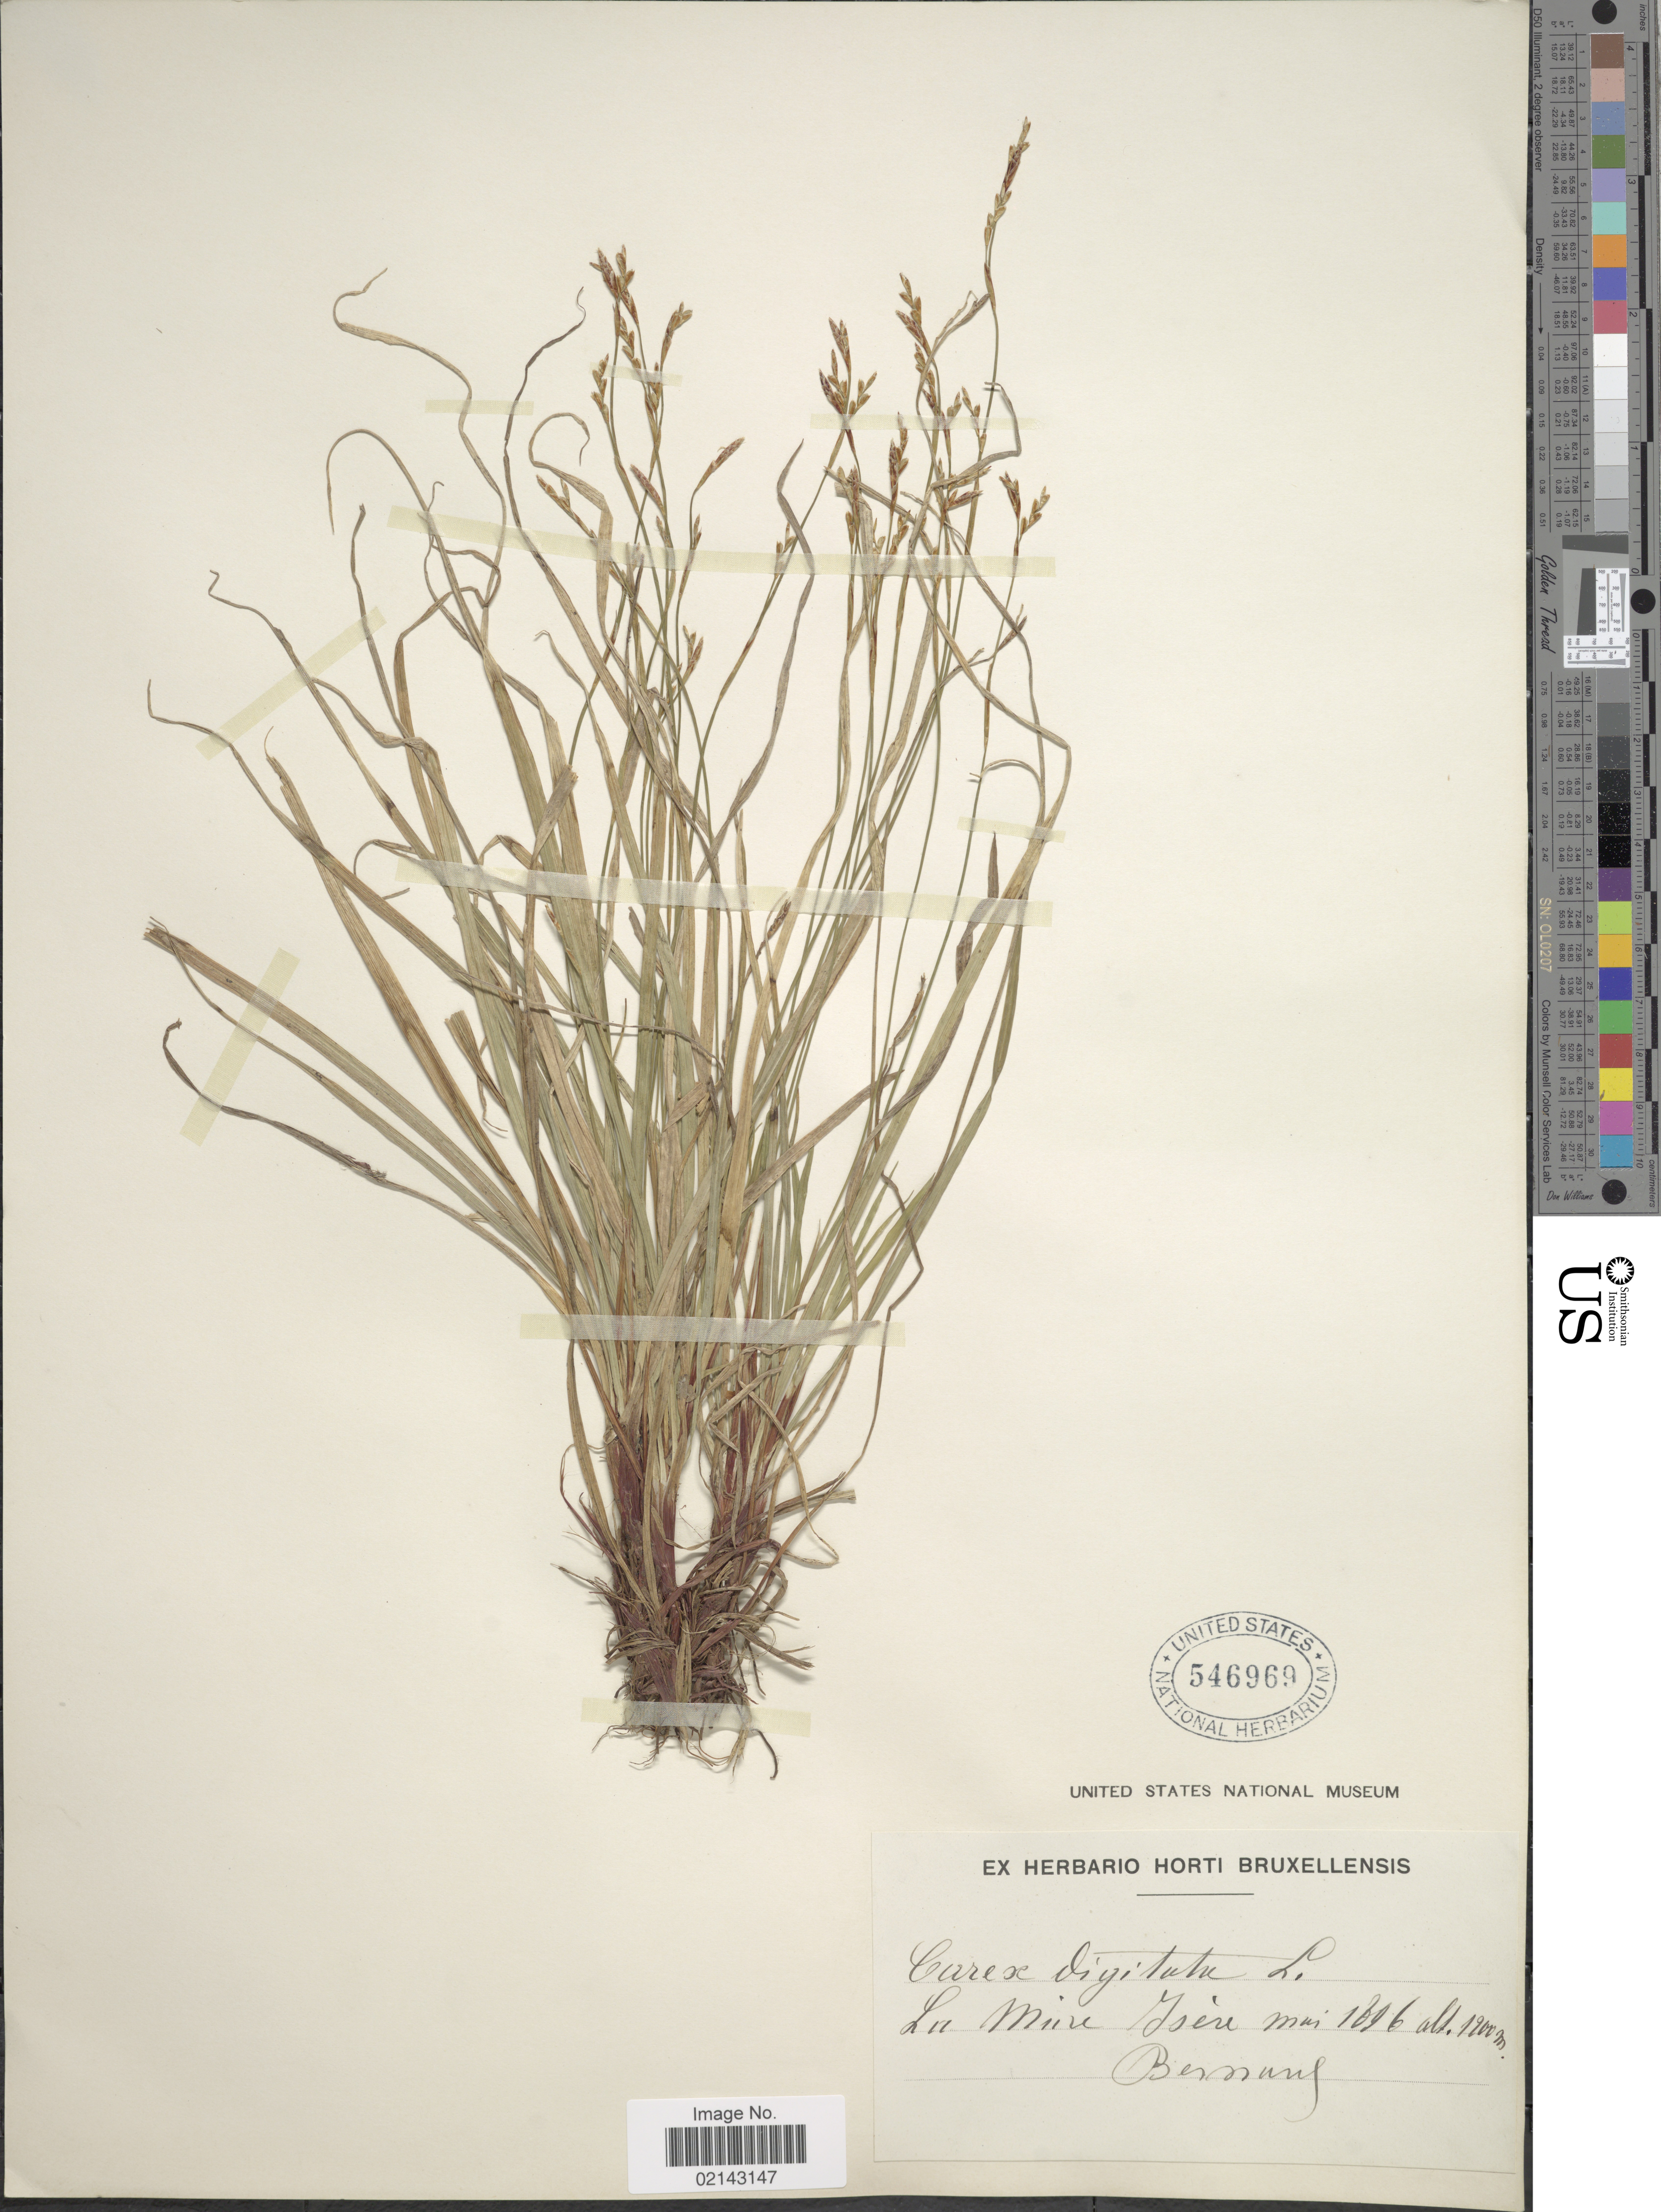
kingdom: Plantae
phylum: Tracheophyta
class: Liliopsida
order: Poales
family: Cyperaceae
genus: Carex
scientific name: Carex digitata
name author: L.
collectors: -. Bernard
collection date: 1896-05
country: France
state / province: Auvergne-Rhône-Alpes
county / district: Isère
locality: La Mine Isere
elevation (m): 1200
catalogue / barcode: US 546969